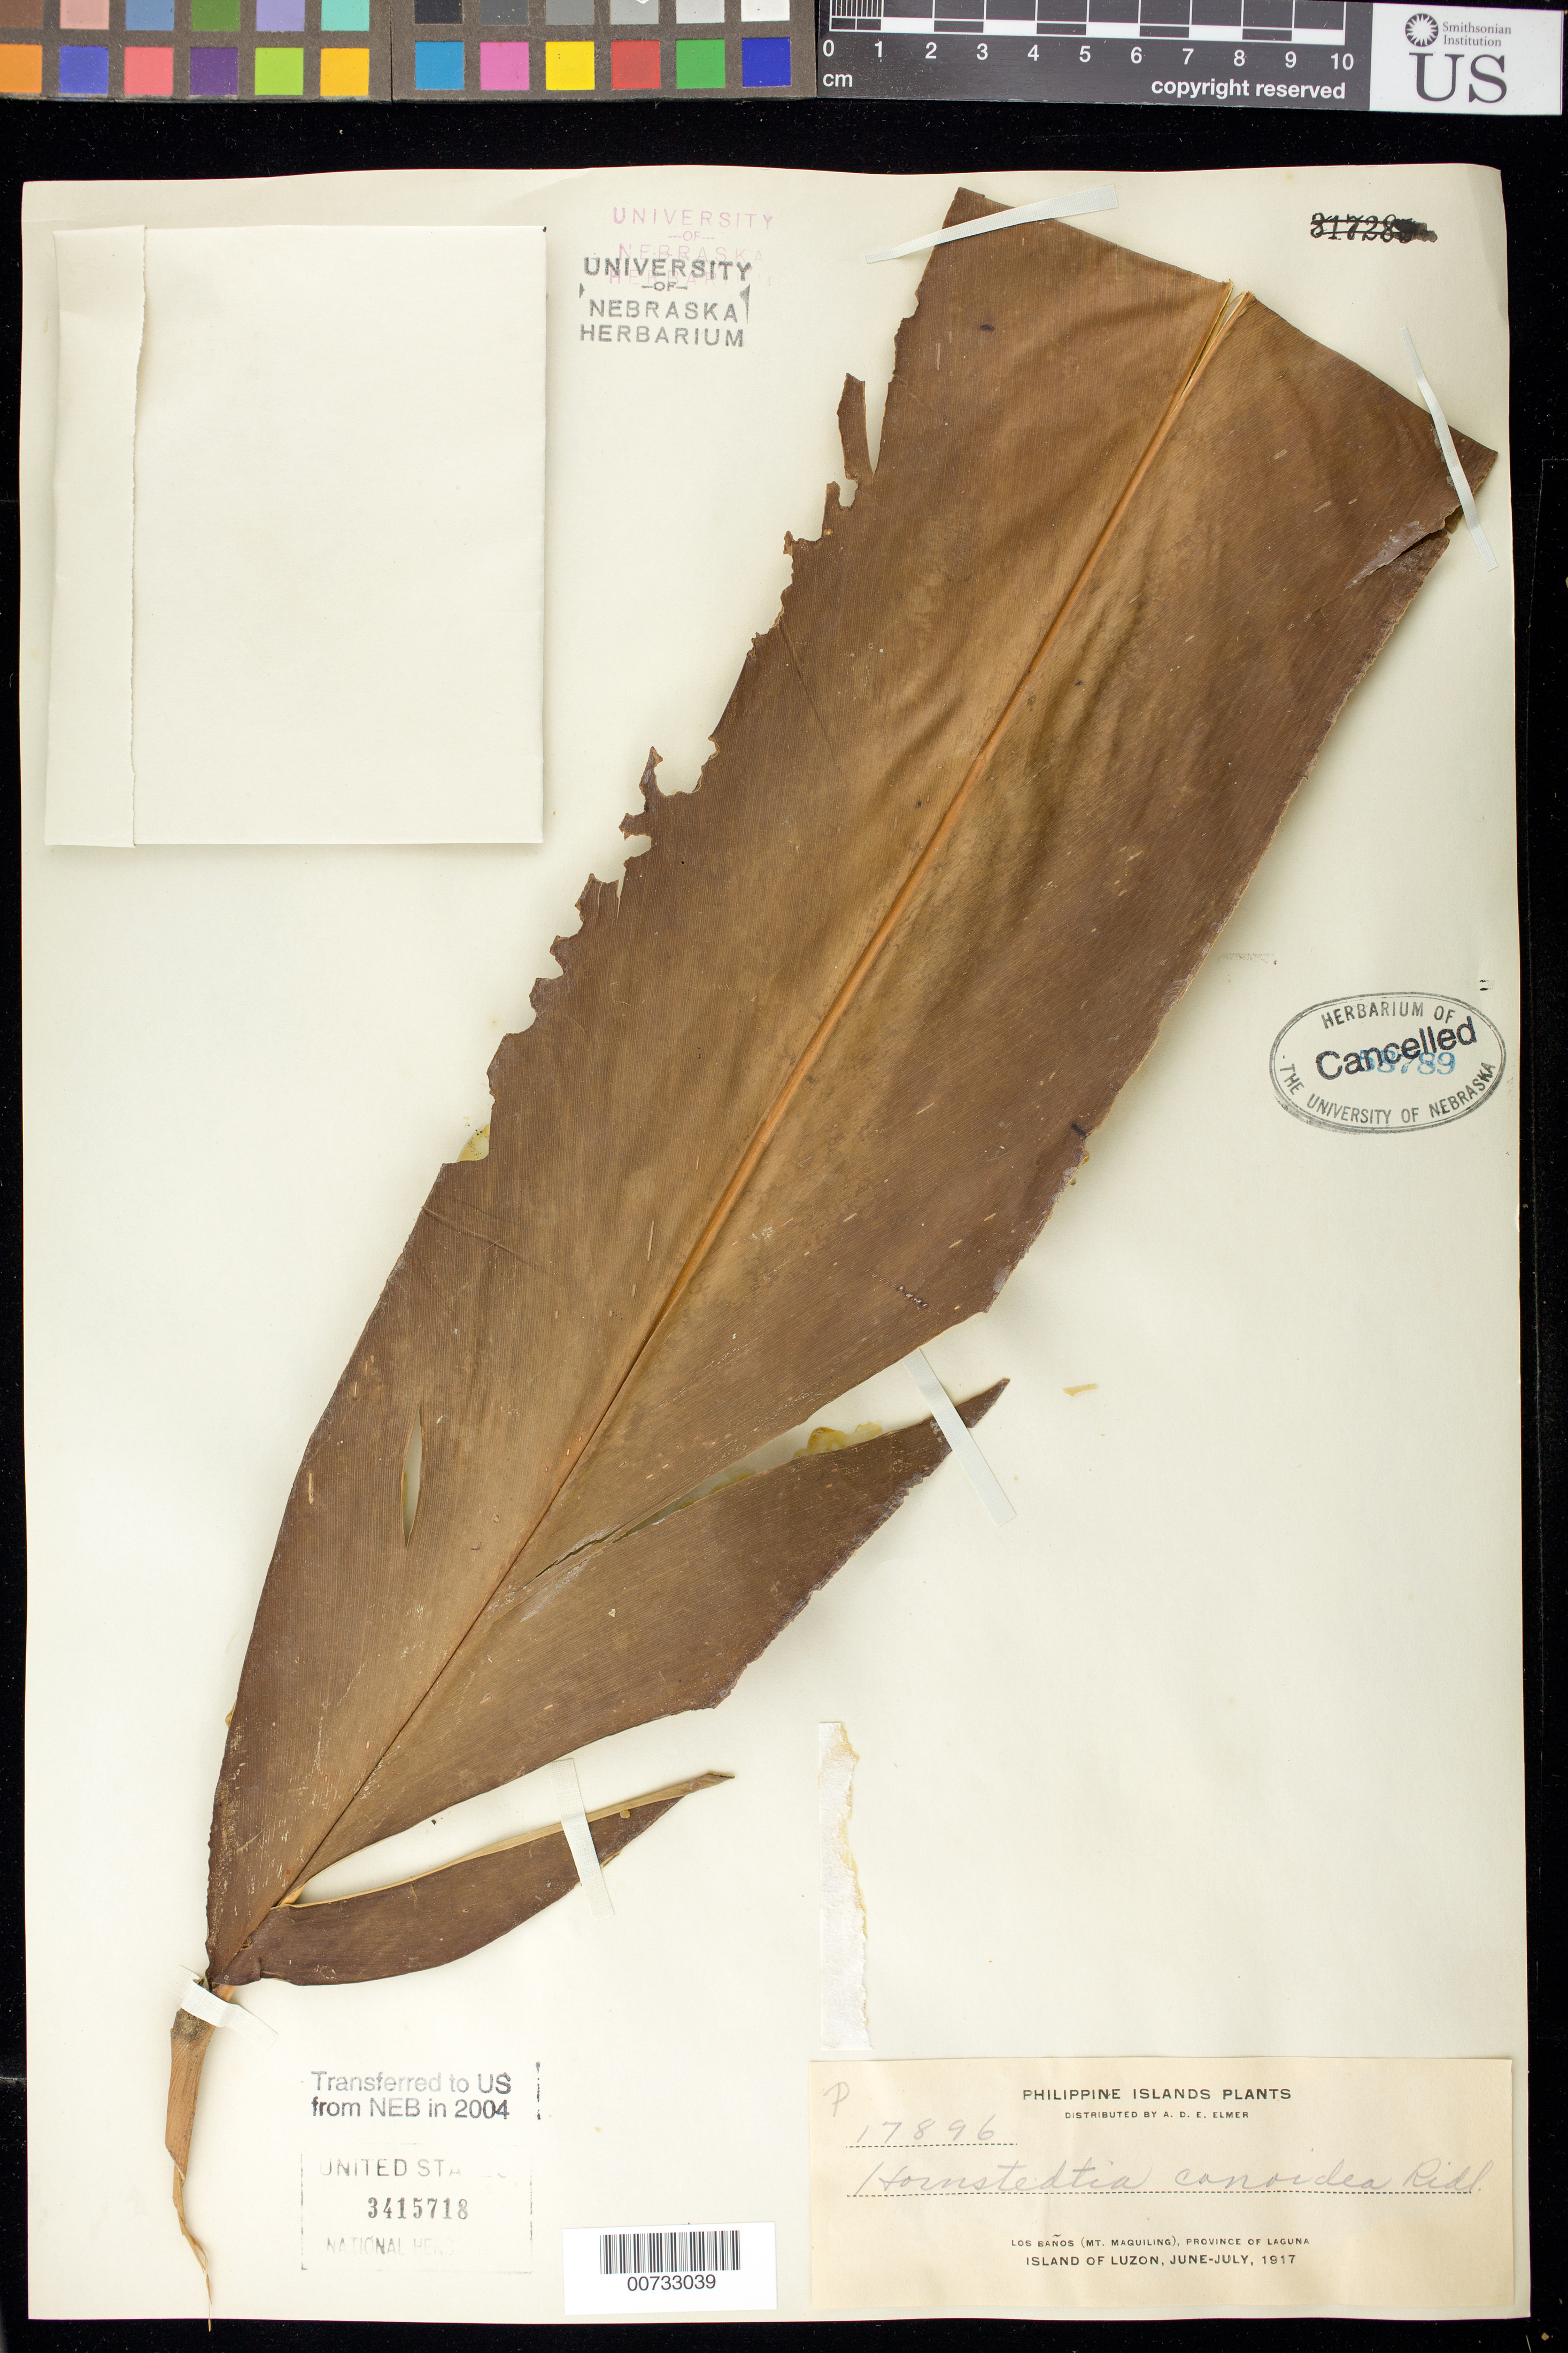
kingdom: Plantae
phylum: Tracheophyta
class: Liliopsida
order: Zingiberales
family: Zingiberaceae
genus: Hornstedtia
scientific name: Hornstedtia conoidea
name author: Ridl.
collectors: A. D. E. Elmer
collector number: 17896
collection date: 1917-06/1917-07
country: Philippines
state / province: Calabarzon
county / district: Laguna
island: Luzon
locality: Los Banos (Mt. Maquiling)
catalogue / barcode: US 3415718